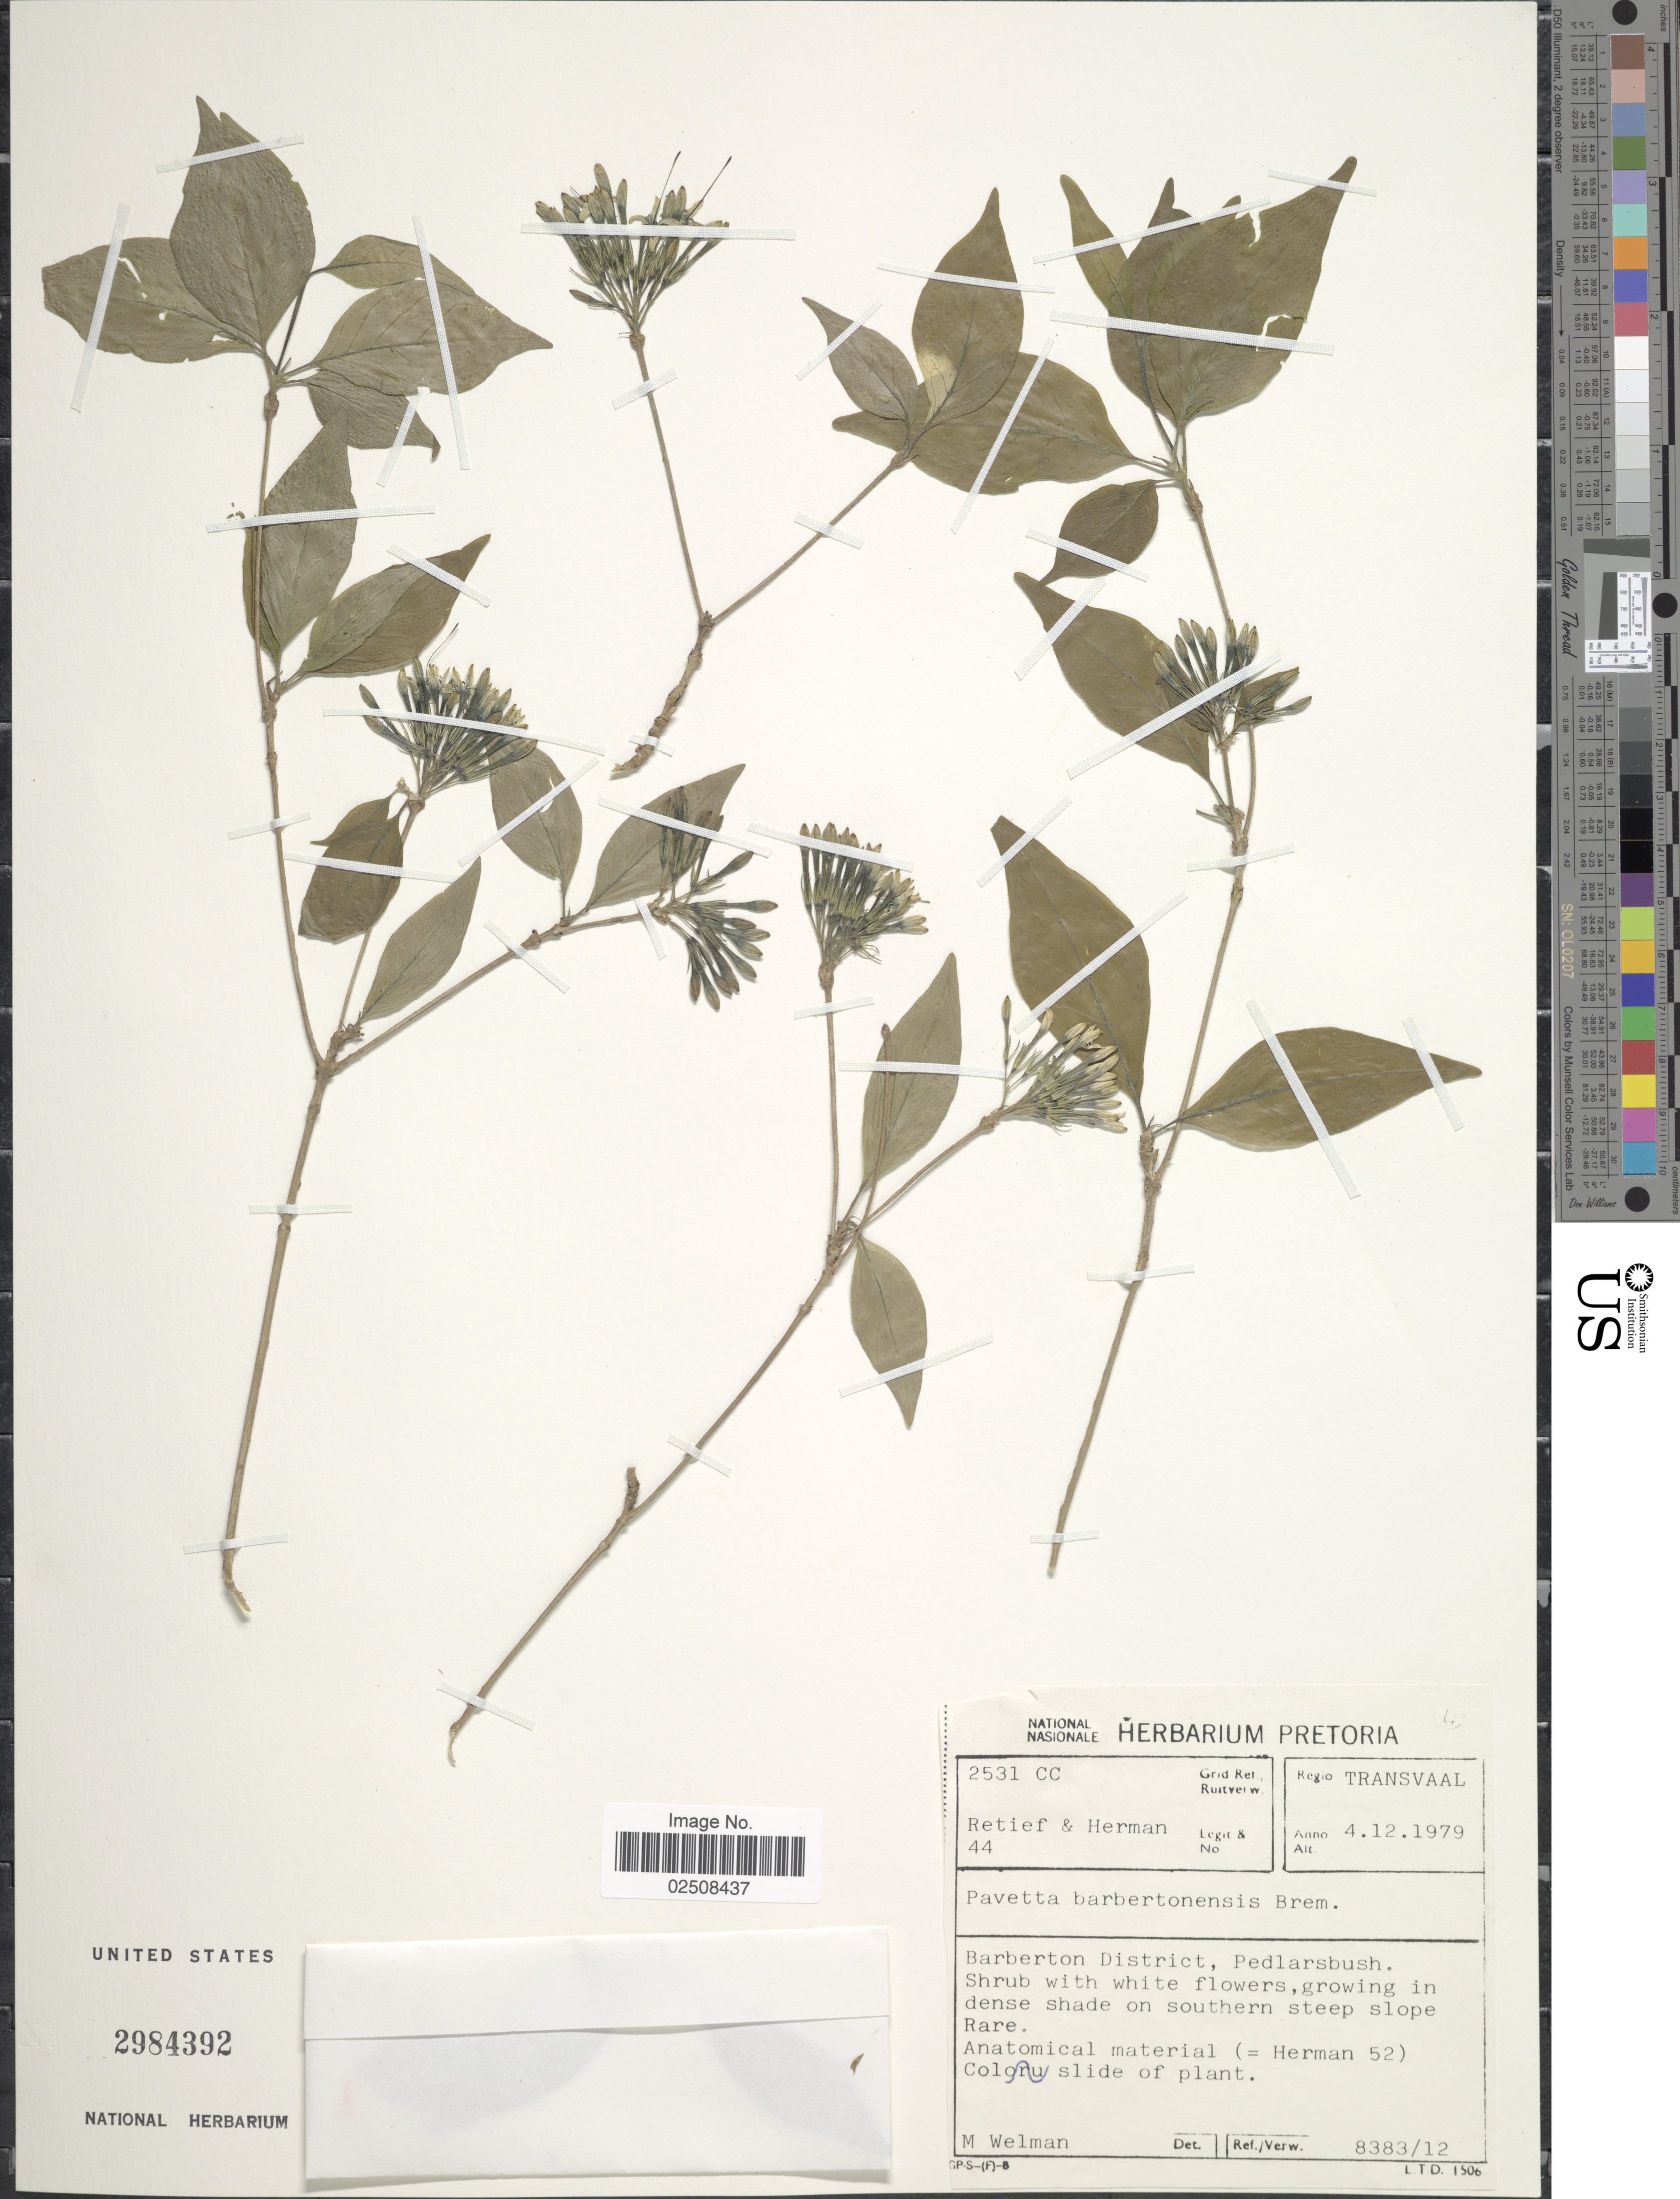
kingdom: Plantae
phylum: Tracheophyta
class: Magnoliopsida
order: Gentianales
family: Rubiaceae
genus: Pavetta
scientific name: Pavetta barbertonensis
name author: Bremek.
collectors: -. Retief & -. Herman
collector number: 44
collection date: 1979-12-04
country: South Africa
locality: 2531 CC. Transvaal. Barberton District, Pedlarsbush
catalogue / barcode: US 2984392